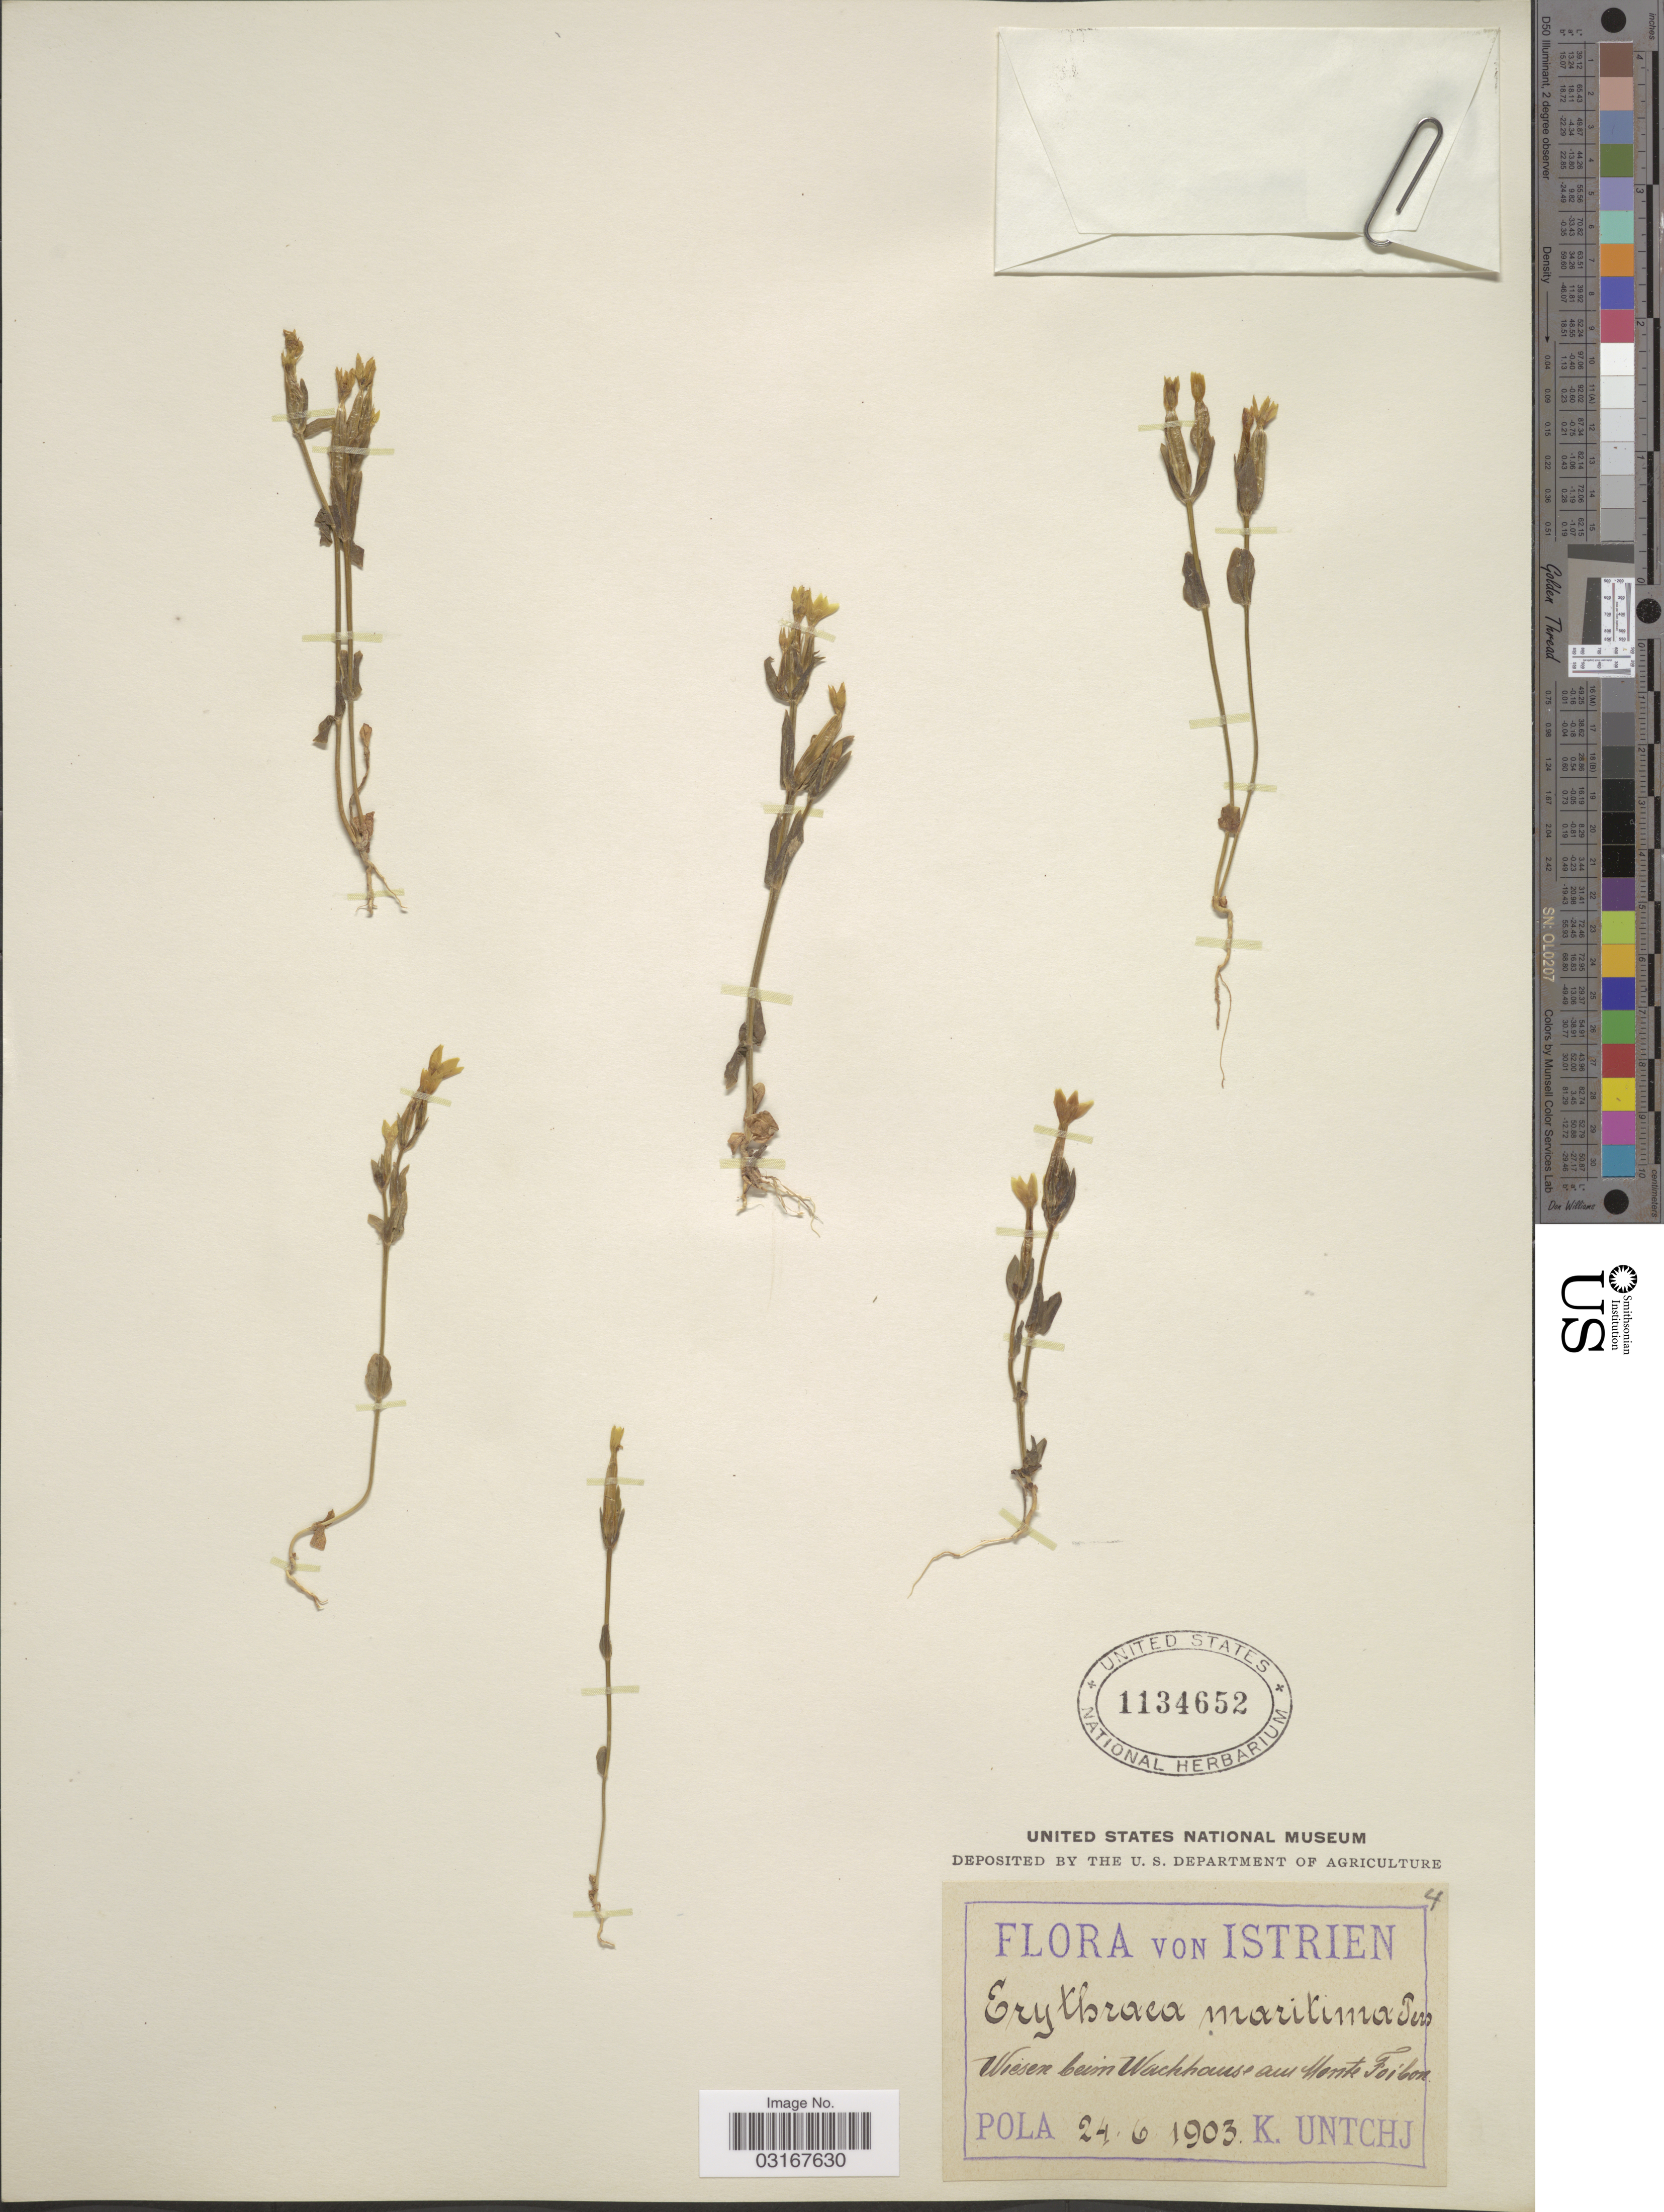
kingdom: Plantae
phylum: Tracheophyta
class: Magnoliopsida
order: Gentianales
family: Gentianaceae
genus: Centaurium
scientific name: Centaurium maritimum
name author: (L.) Fritsch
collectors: K. Untchj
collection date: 1903-06-24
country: Croatia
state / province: Istria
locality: Istrien. Wiesen beim Wachhouse am Monte Foibon [interpreted]. Pola.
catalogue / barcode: US 1134652